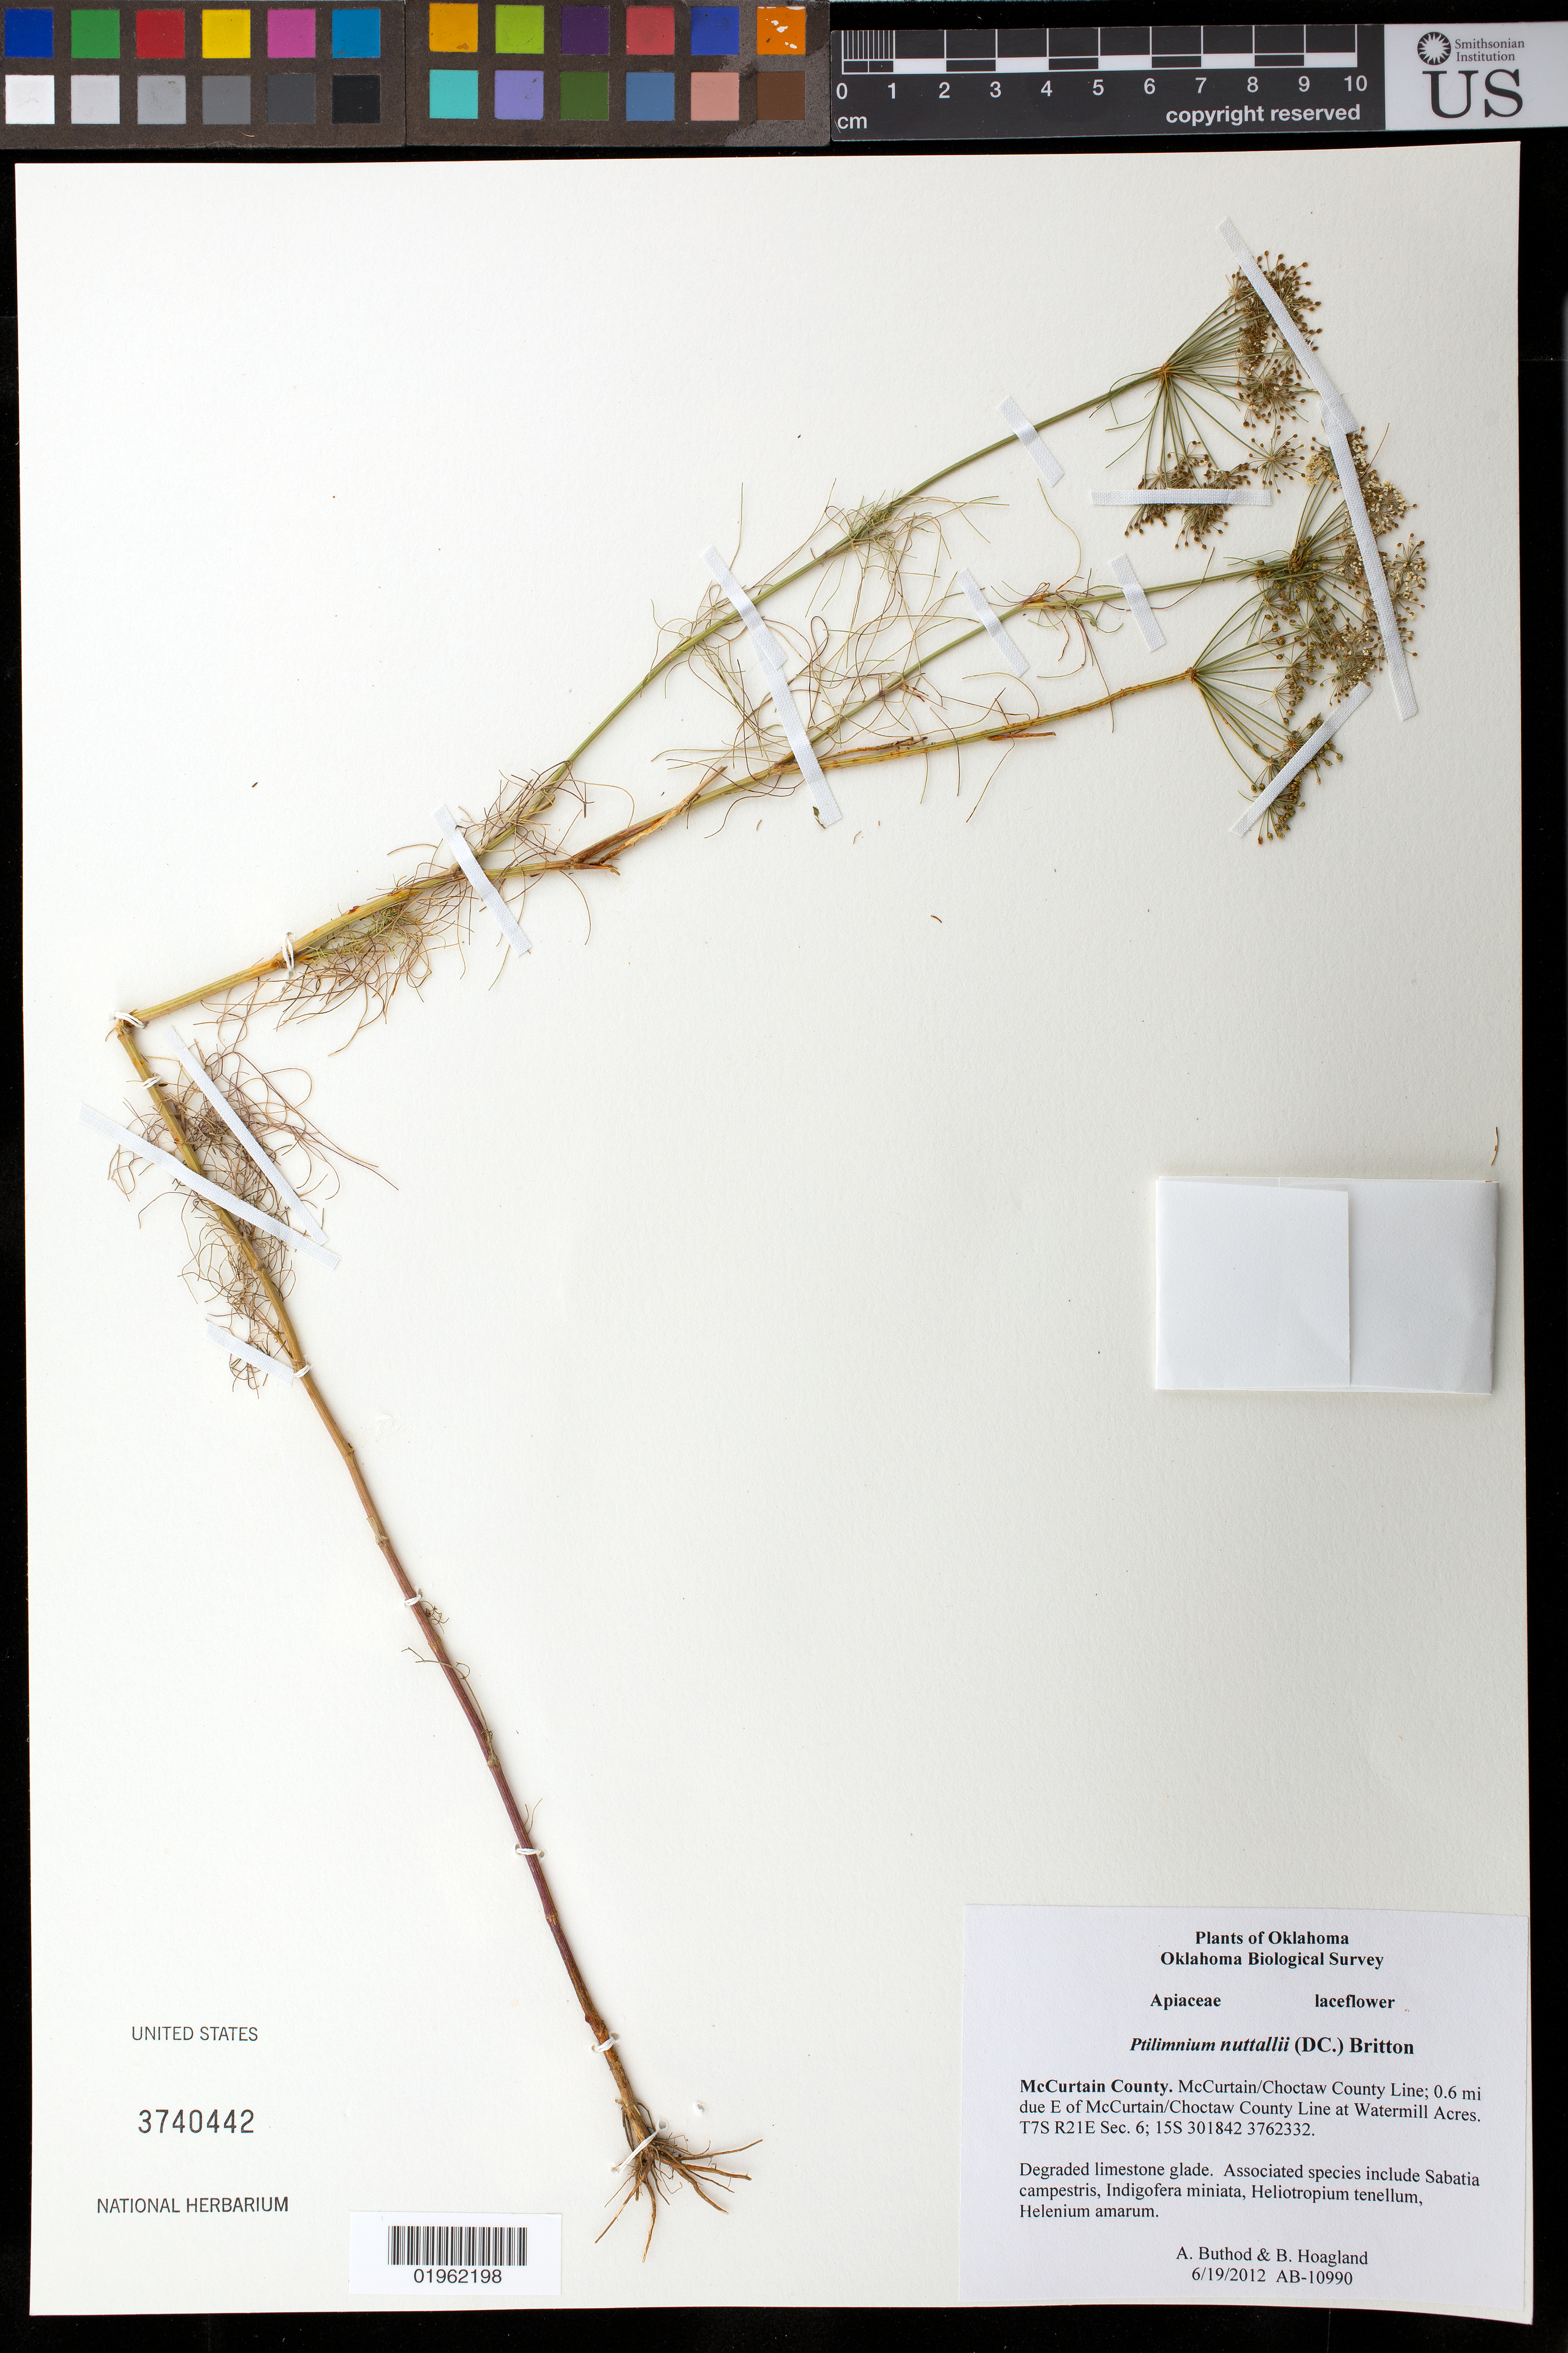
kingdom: Plantae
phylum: Tracheophyta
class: Magnoliopsida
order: Apiales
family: Apiaceae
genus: Ptilimnium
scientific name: Ptilimnium nuttallii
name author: (DC.) Britton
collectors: A. Buthod & B. Hoagland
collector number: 10990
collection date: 2012-06-18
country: United States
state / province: Oklahoma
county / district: McCurtain County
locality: Little River National Wildlife Refuge; Unit 5, ca 0.3 mi due S of Little River. T7S R26E Sec 15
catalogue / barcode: US 3740442